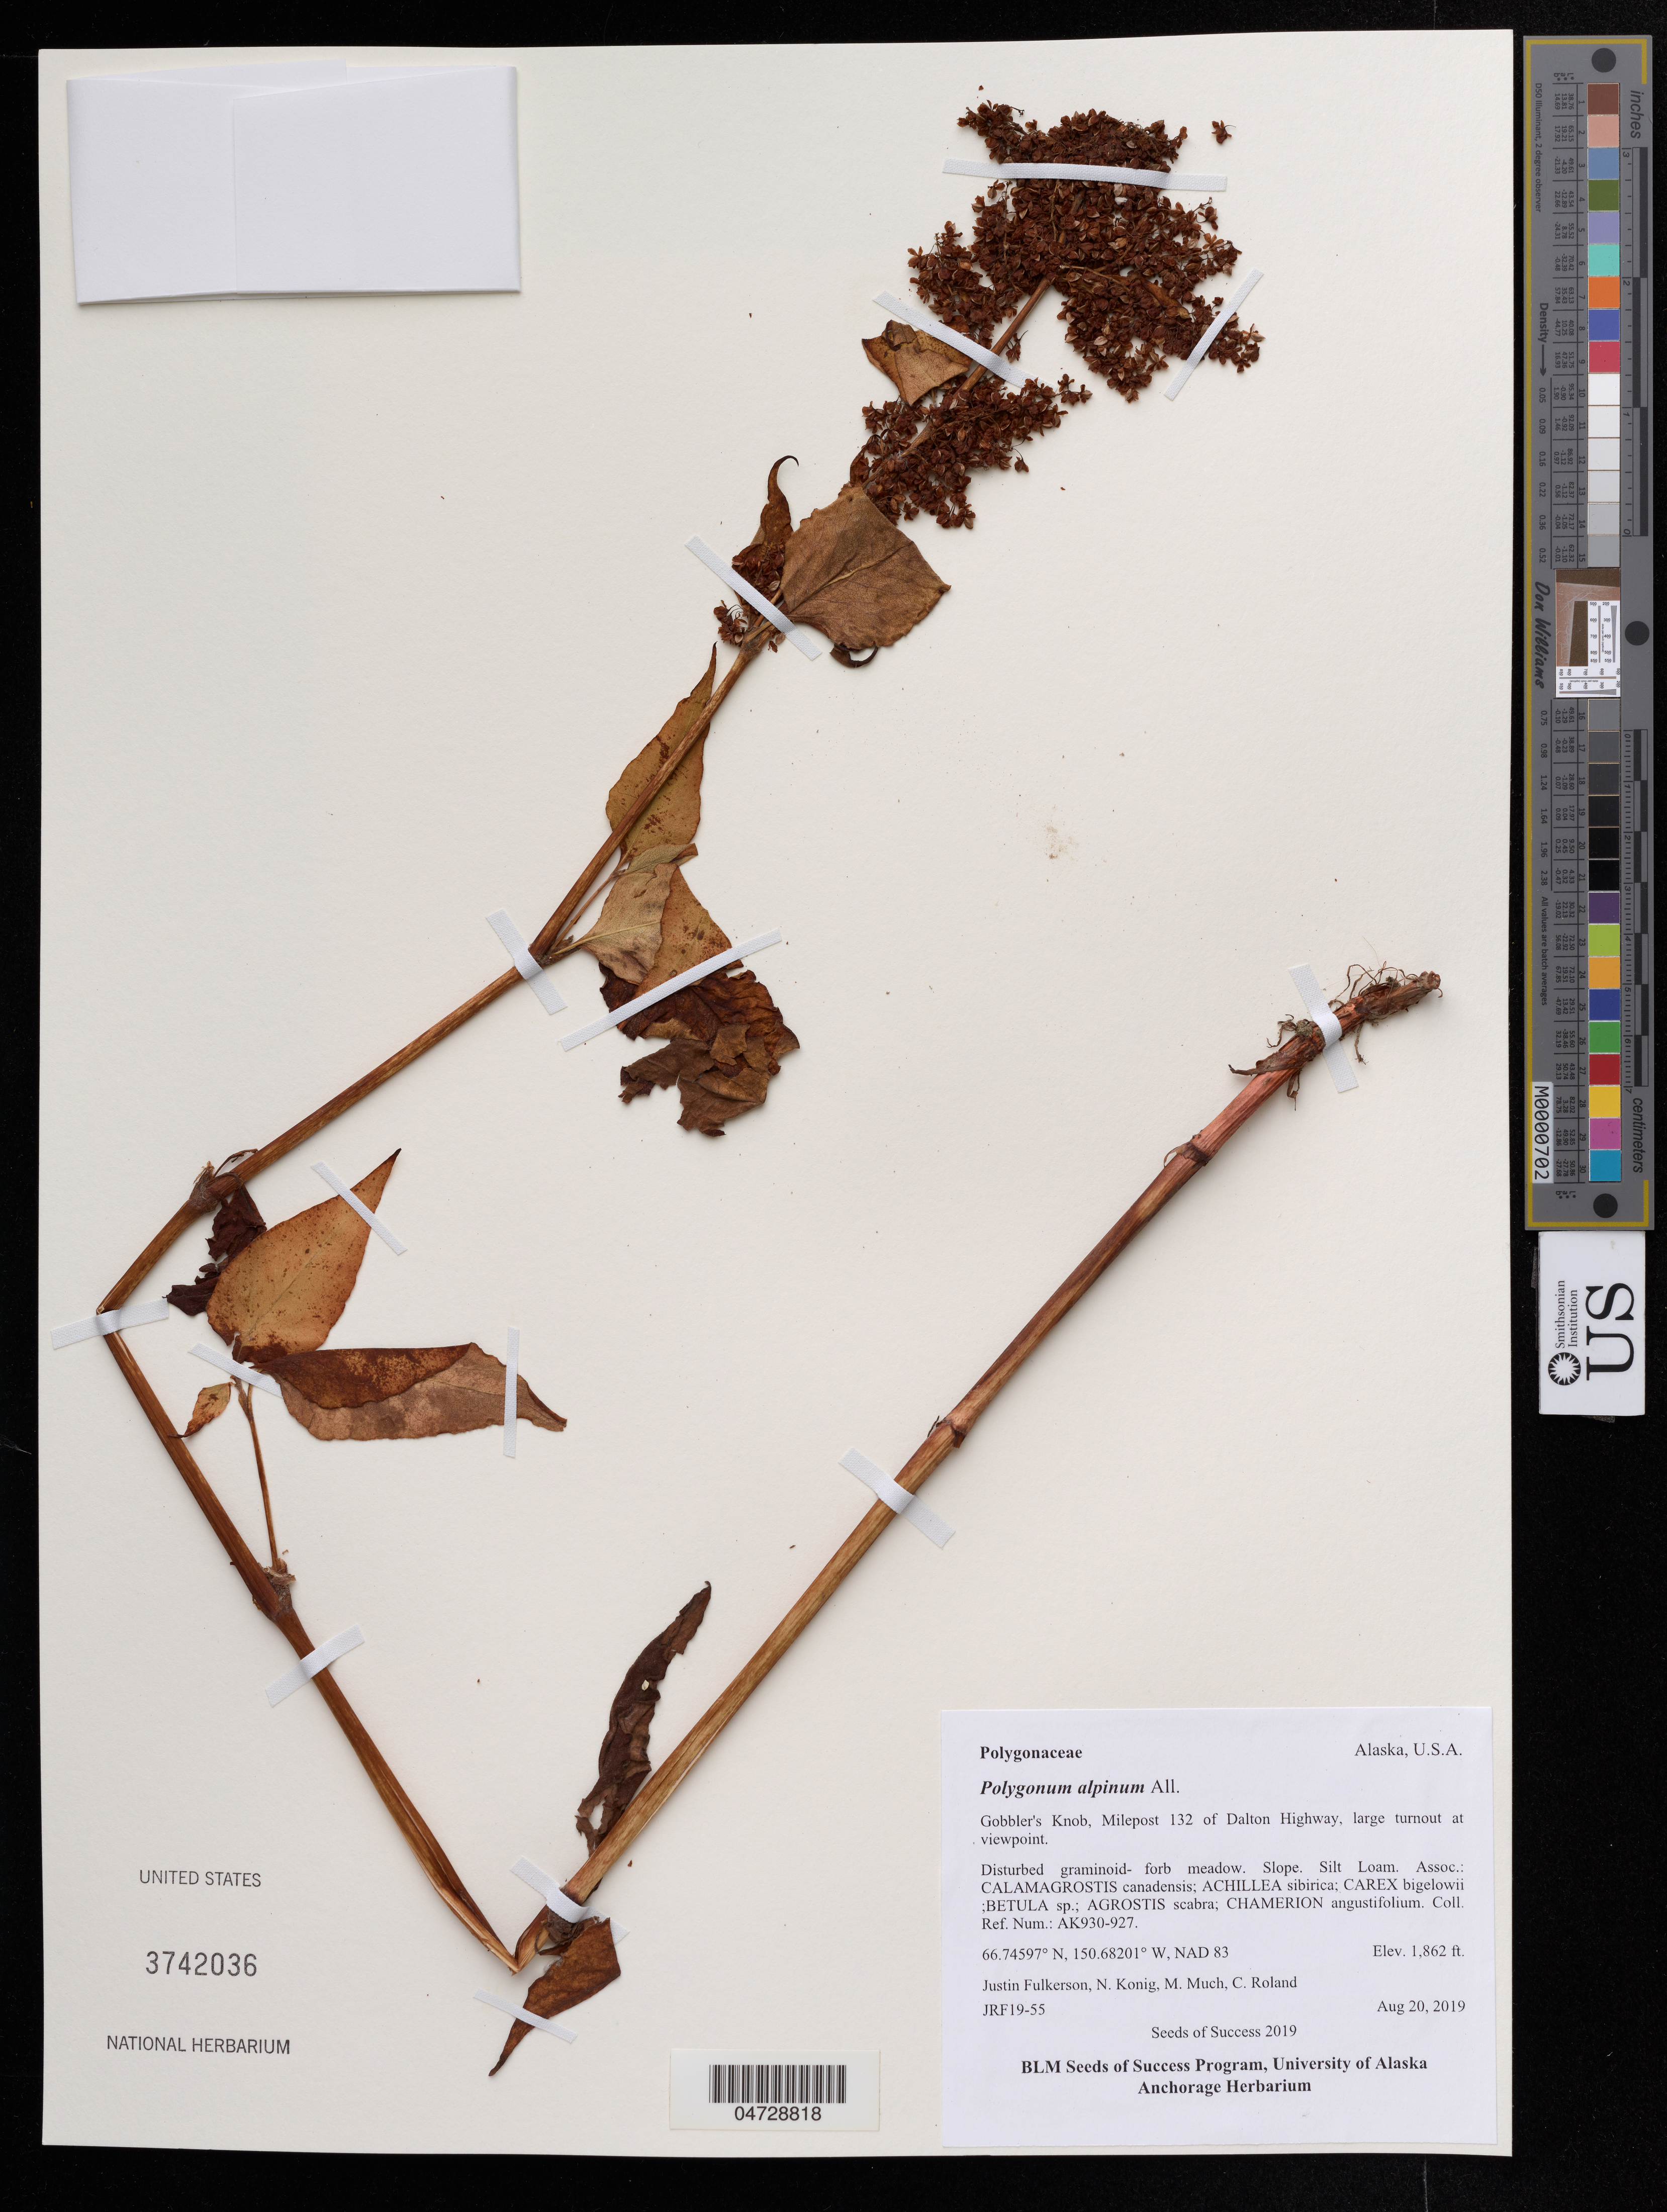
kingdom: Plantae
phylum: Tracheophyta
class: Magnoliopsida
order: Caryophyllales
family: Polygonaceae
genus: Polygonum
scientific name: Polygonum alpinum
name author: All.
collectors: J. Fulkerson, N. Konig & C. Roland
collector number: JRF19-55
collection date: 2019-08-20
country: United States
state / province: Alaska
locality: Gobbler's Knob, Milepost 132 of Dalton Highway.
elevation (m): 568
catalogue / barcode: US 3742036